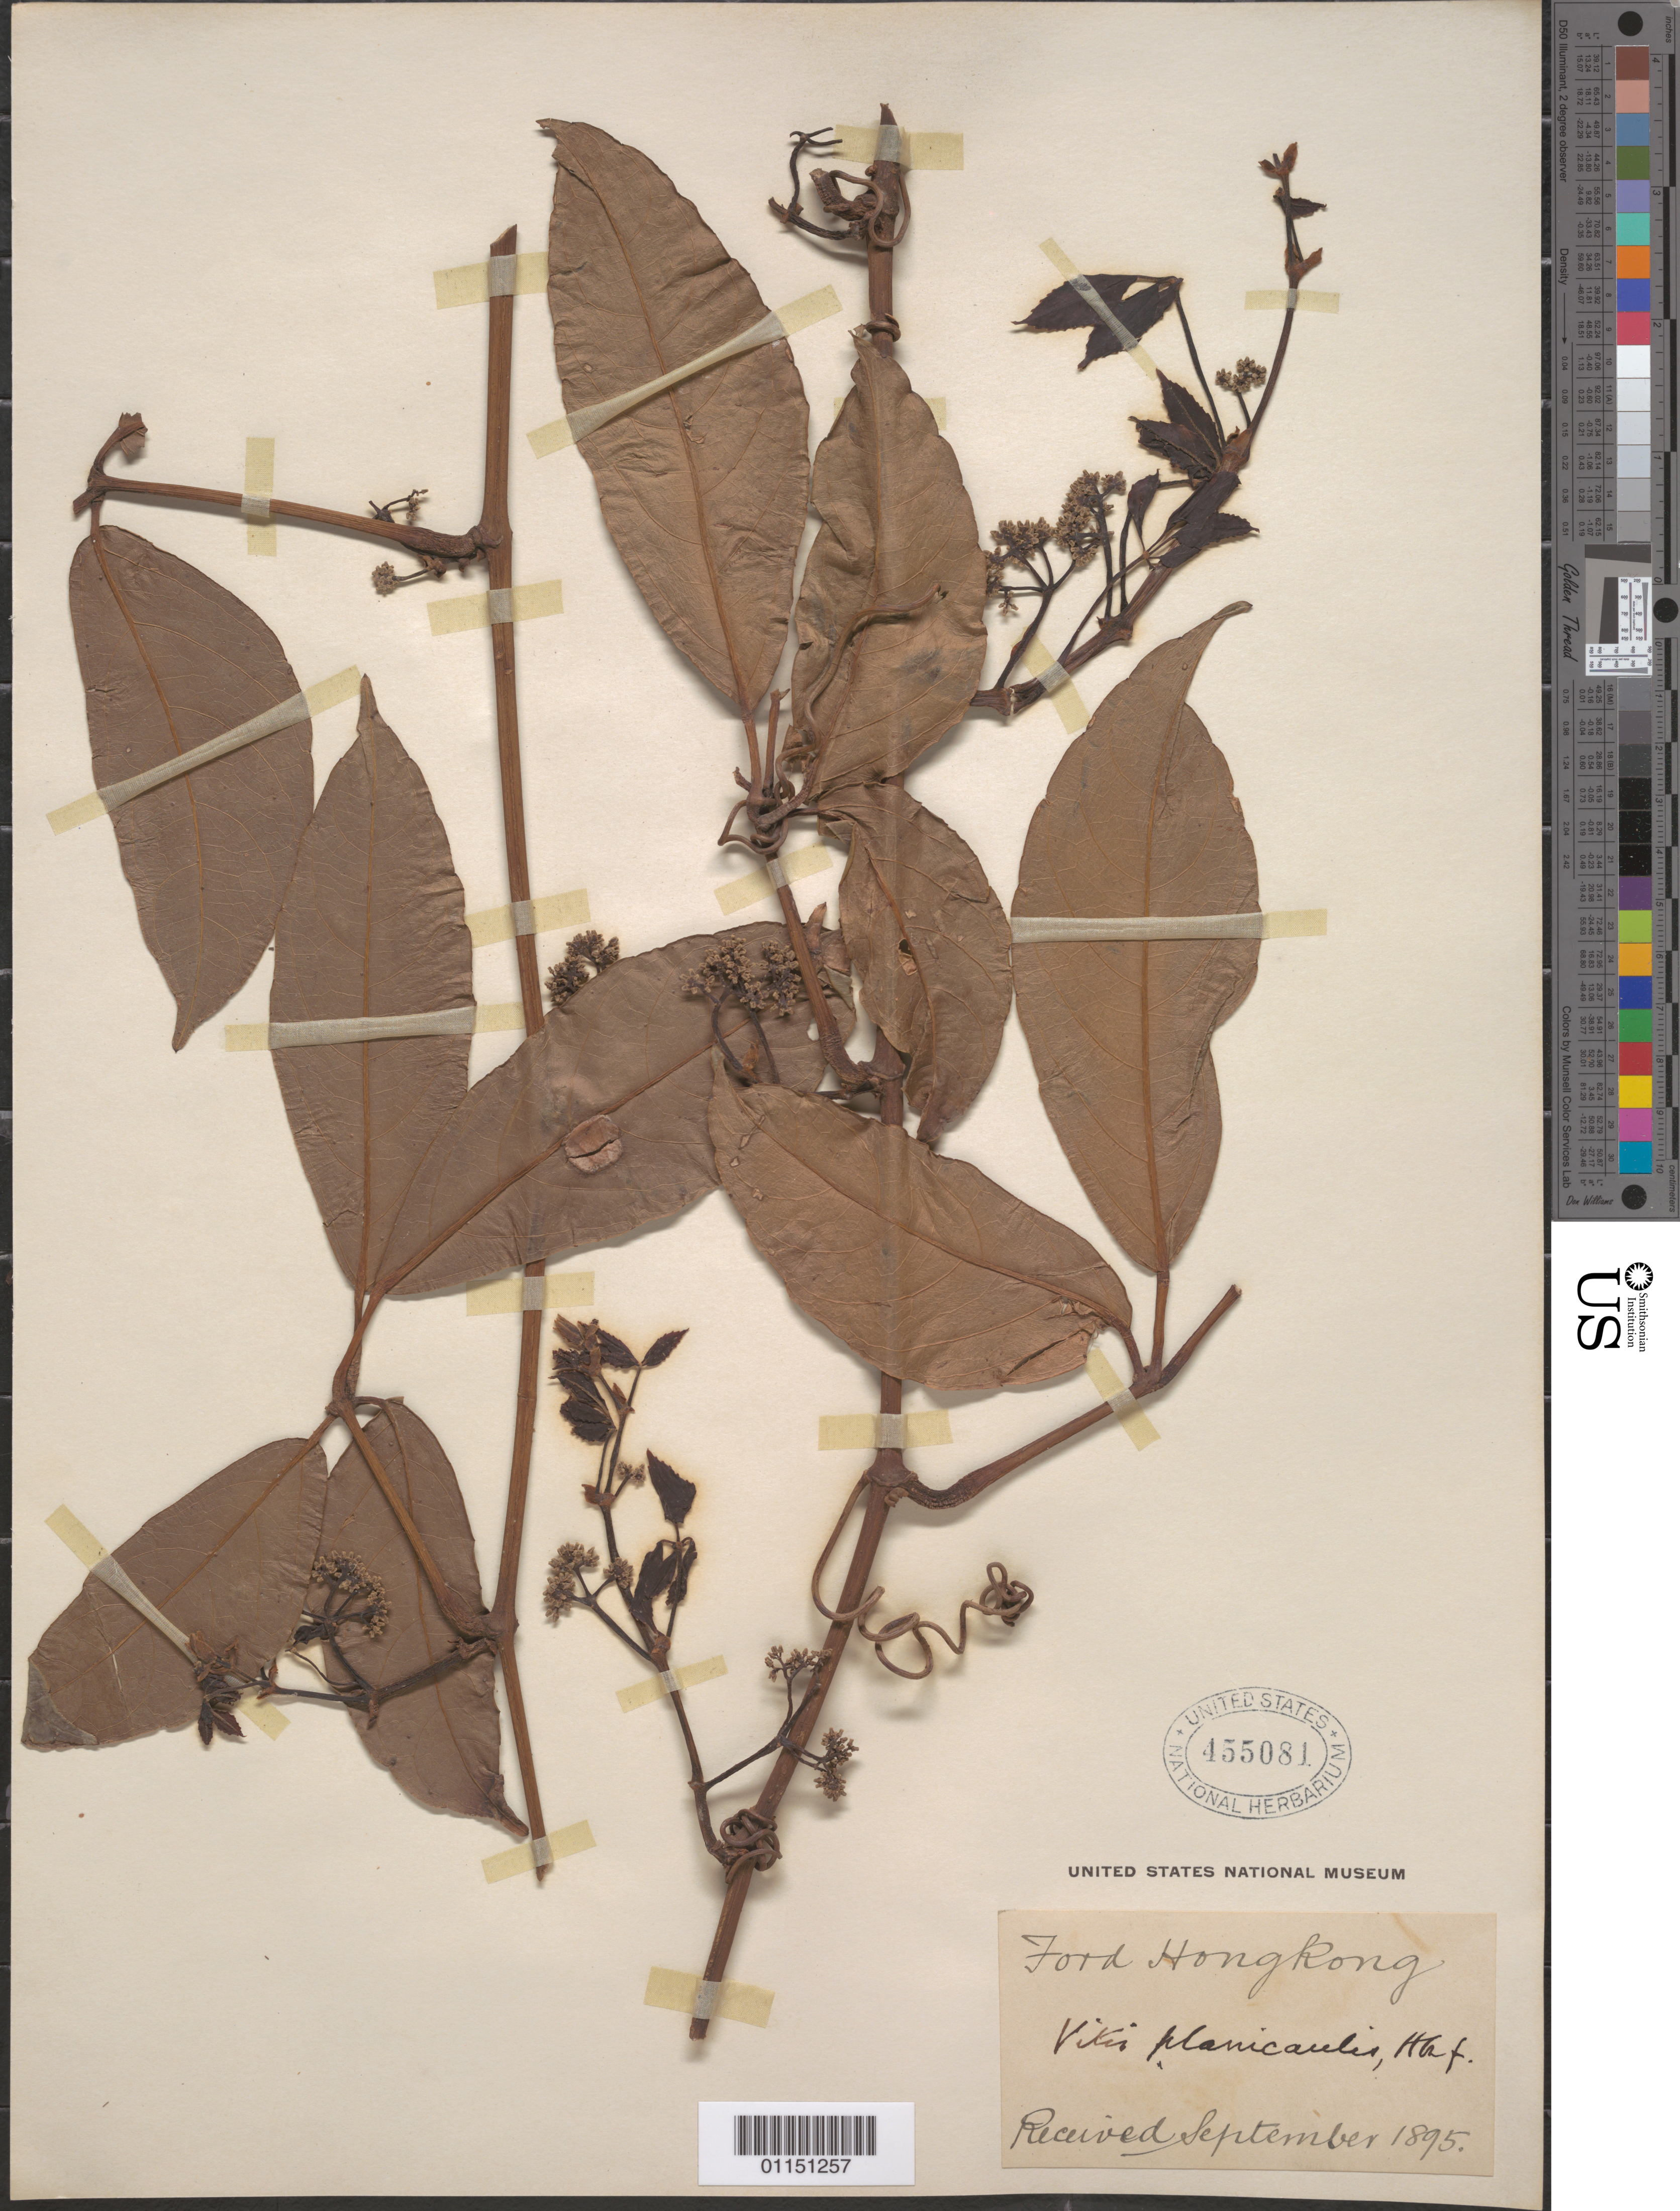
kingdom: Plantae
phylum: Tracheophyta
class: Magnoliopsida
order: Vitales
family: Vitaceae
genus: Vitis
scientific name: Vitis planicaulis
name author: Hook. f.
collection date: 1895-09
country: China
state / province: Hong Kong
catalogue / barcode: US 455081